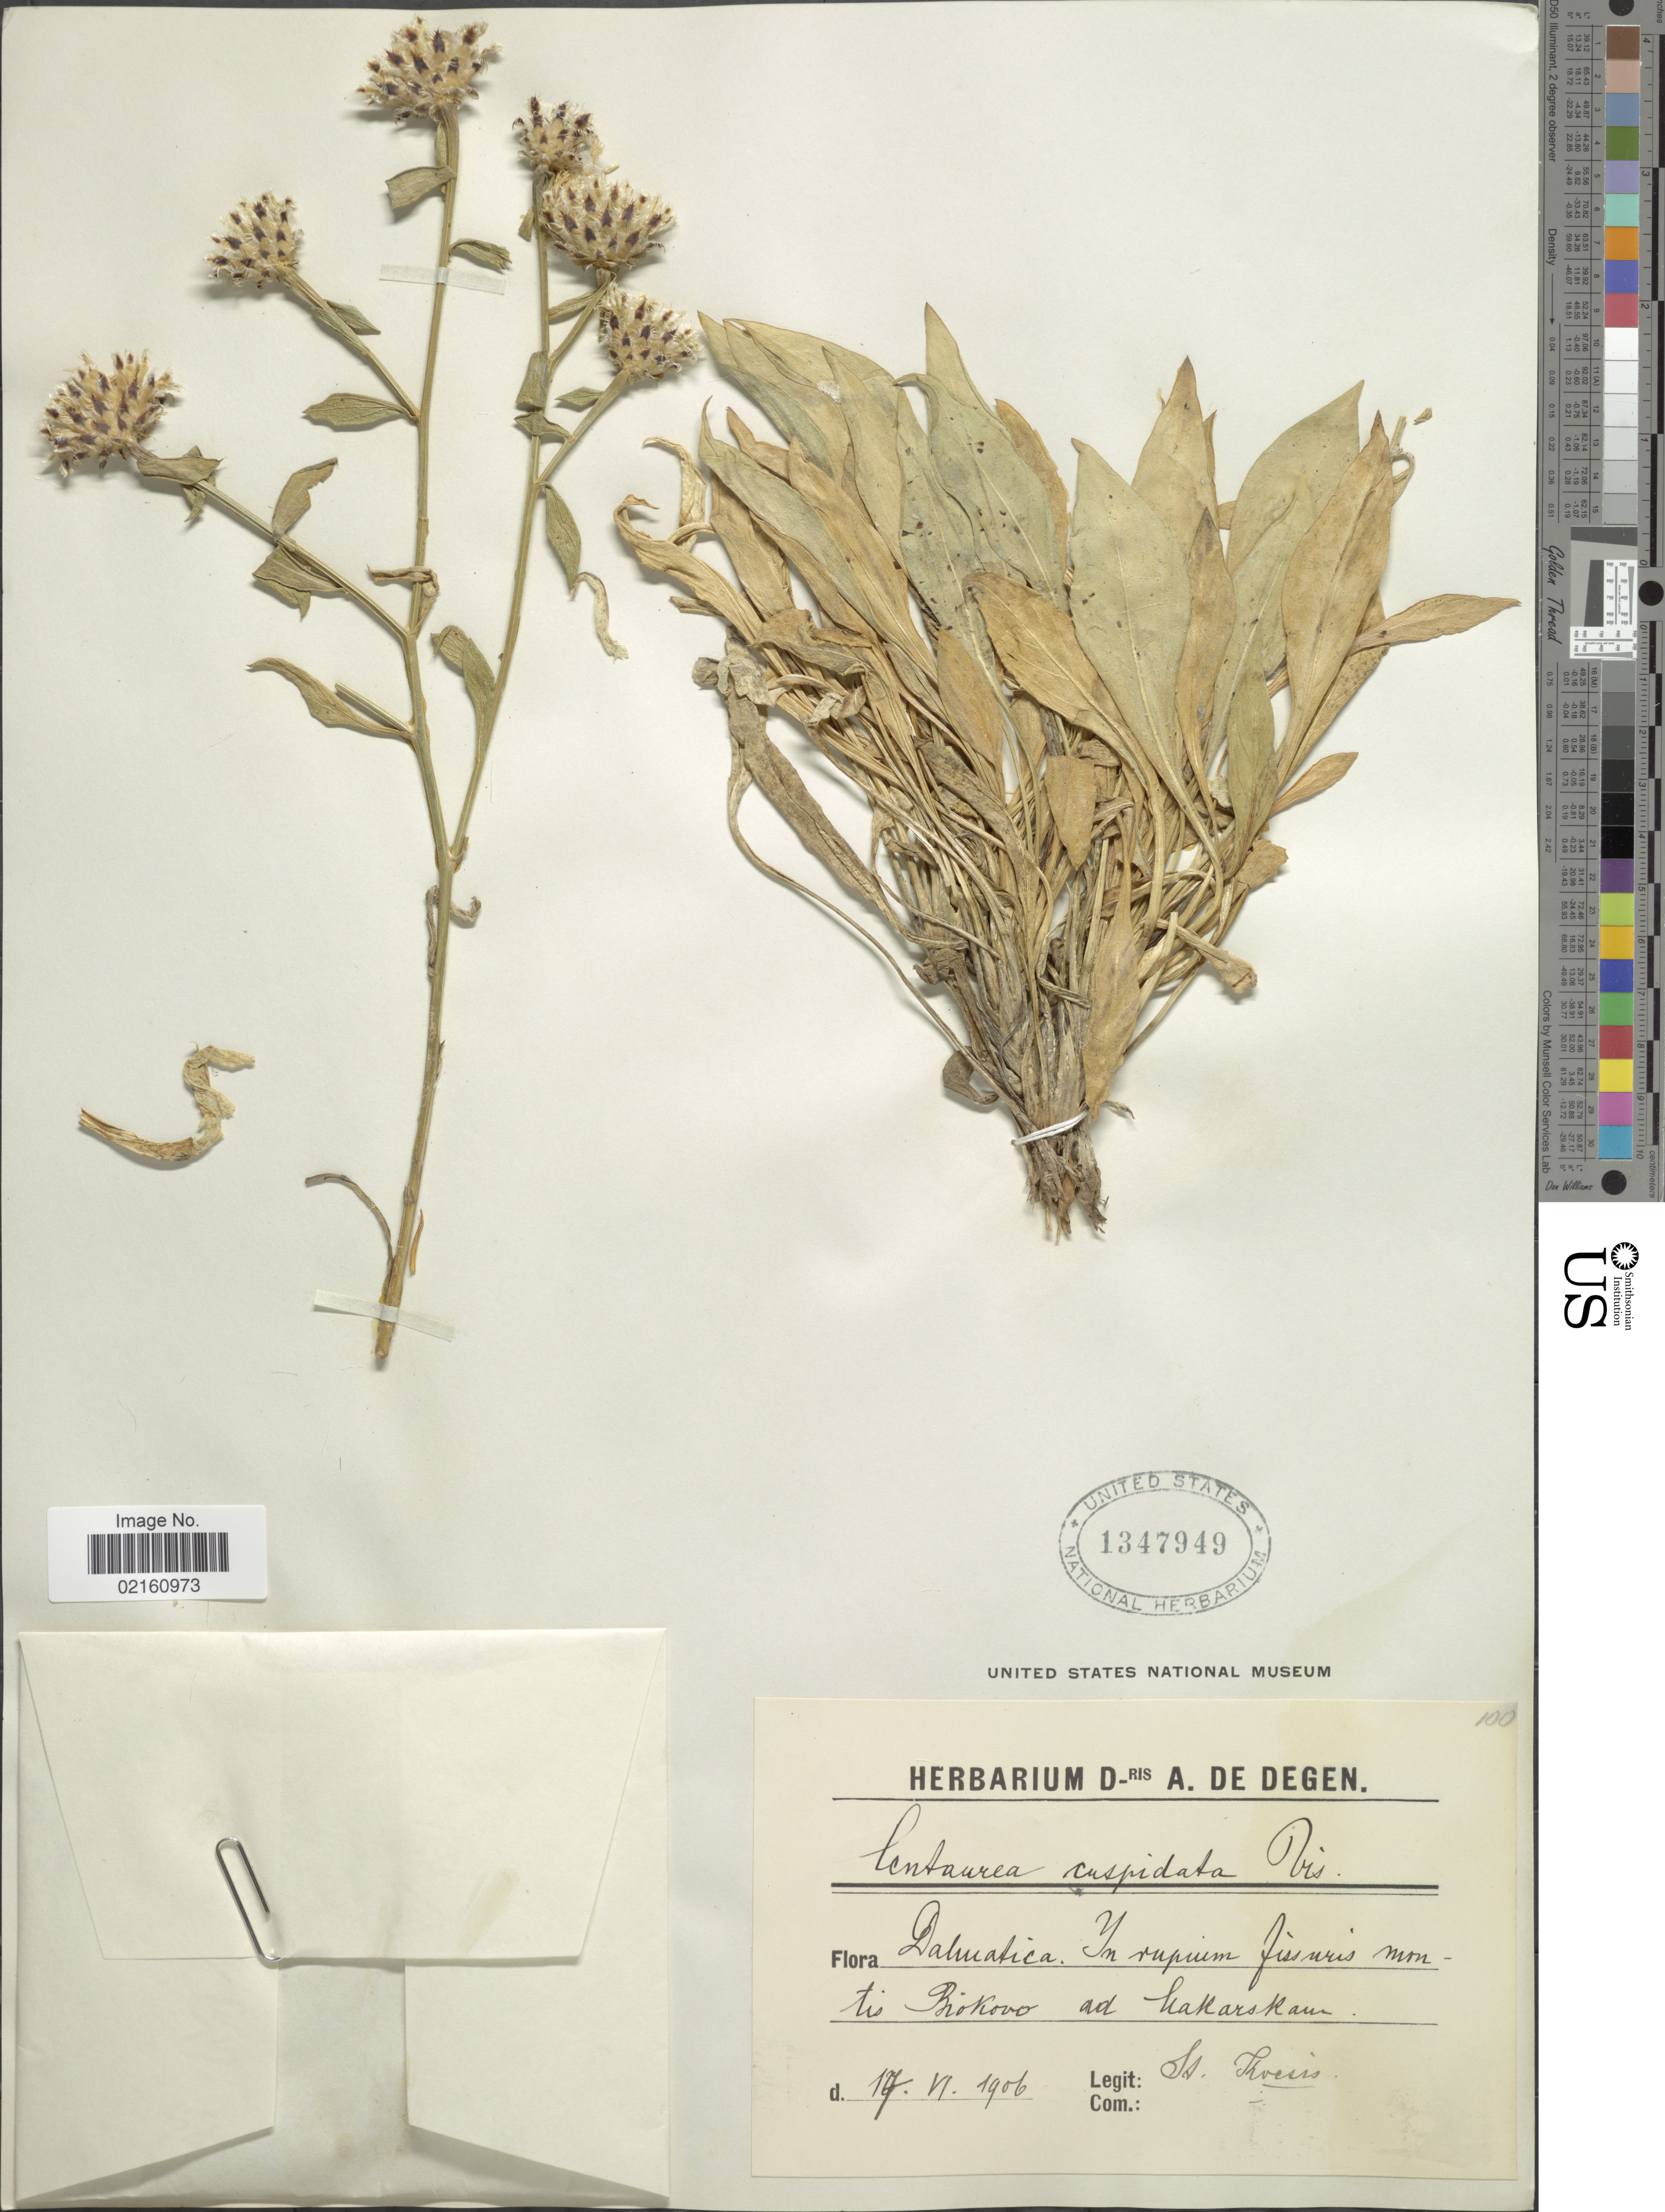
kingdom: Plantae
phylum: Tracheophyta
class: Magnoliopsida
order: Asterales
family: Asteraceae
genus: Centaurea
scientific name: Centaurea collina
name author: L.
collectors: Thvesis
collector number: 100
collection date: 1906-06-17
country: Croatia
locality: Dalmatica, montis Biokovo ad Kakarskaun [interpreted]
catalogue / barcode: US 1347949